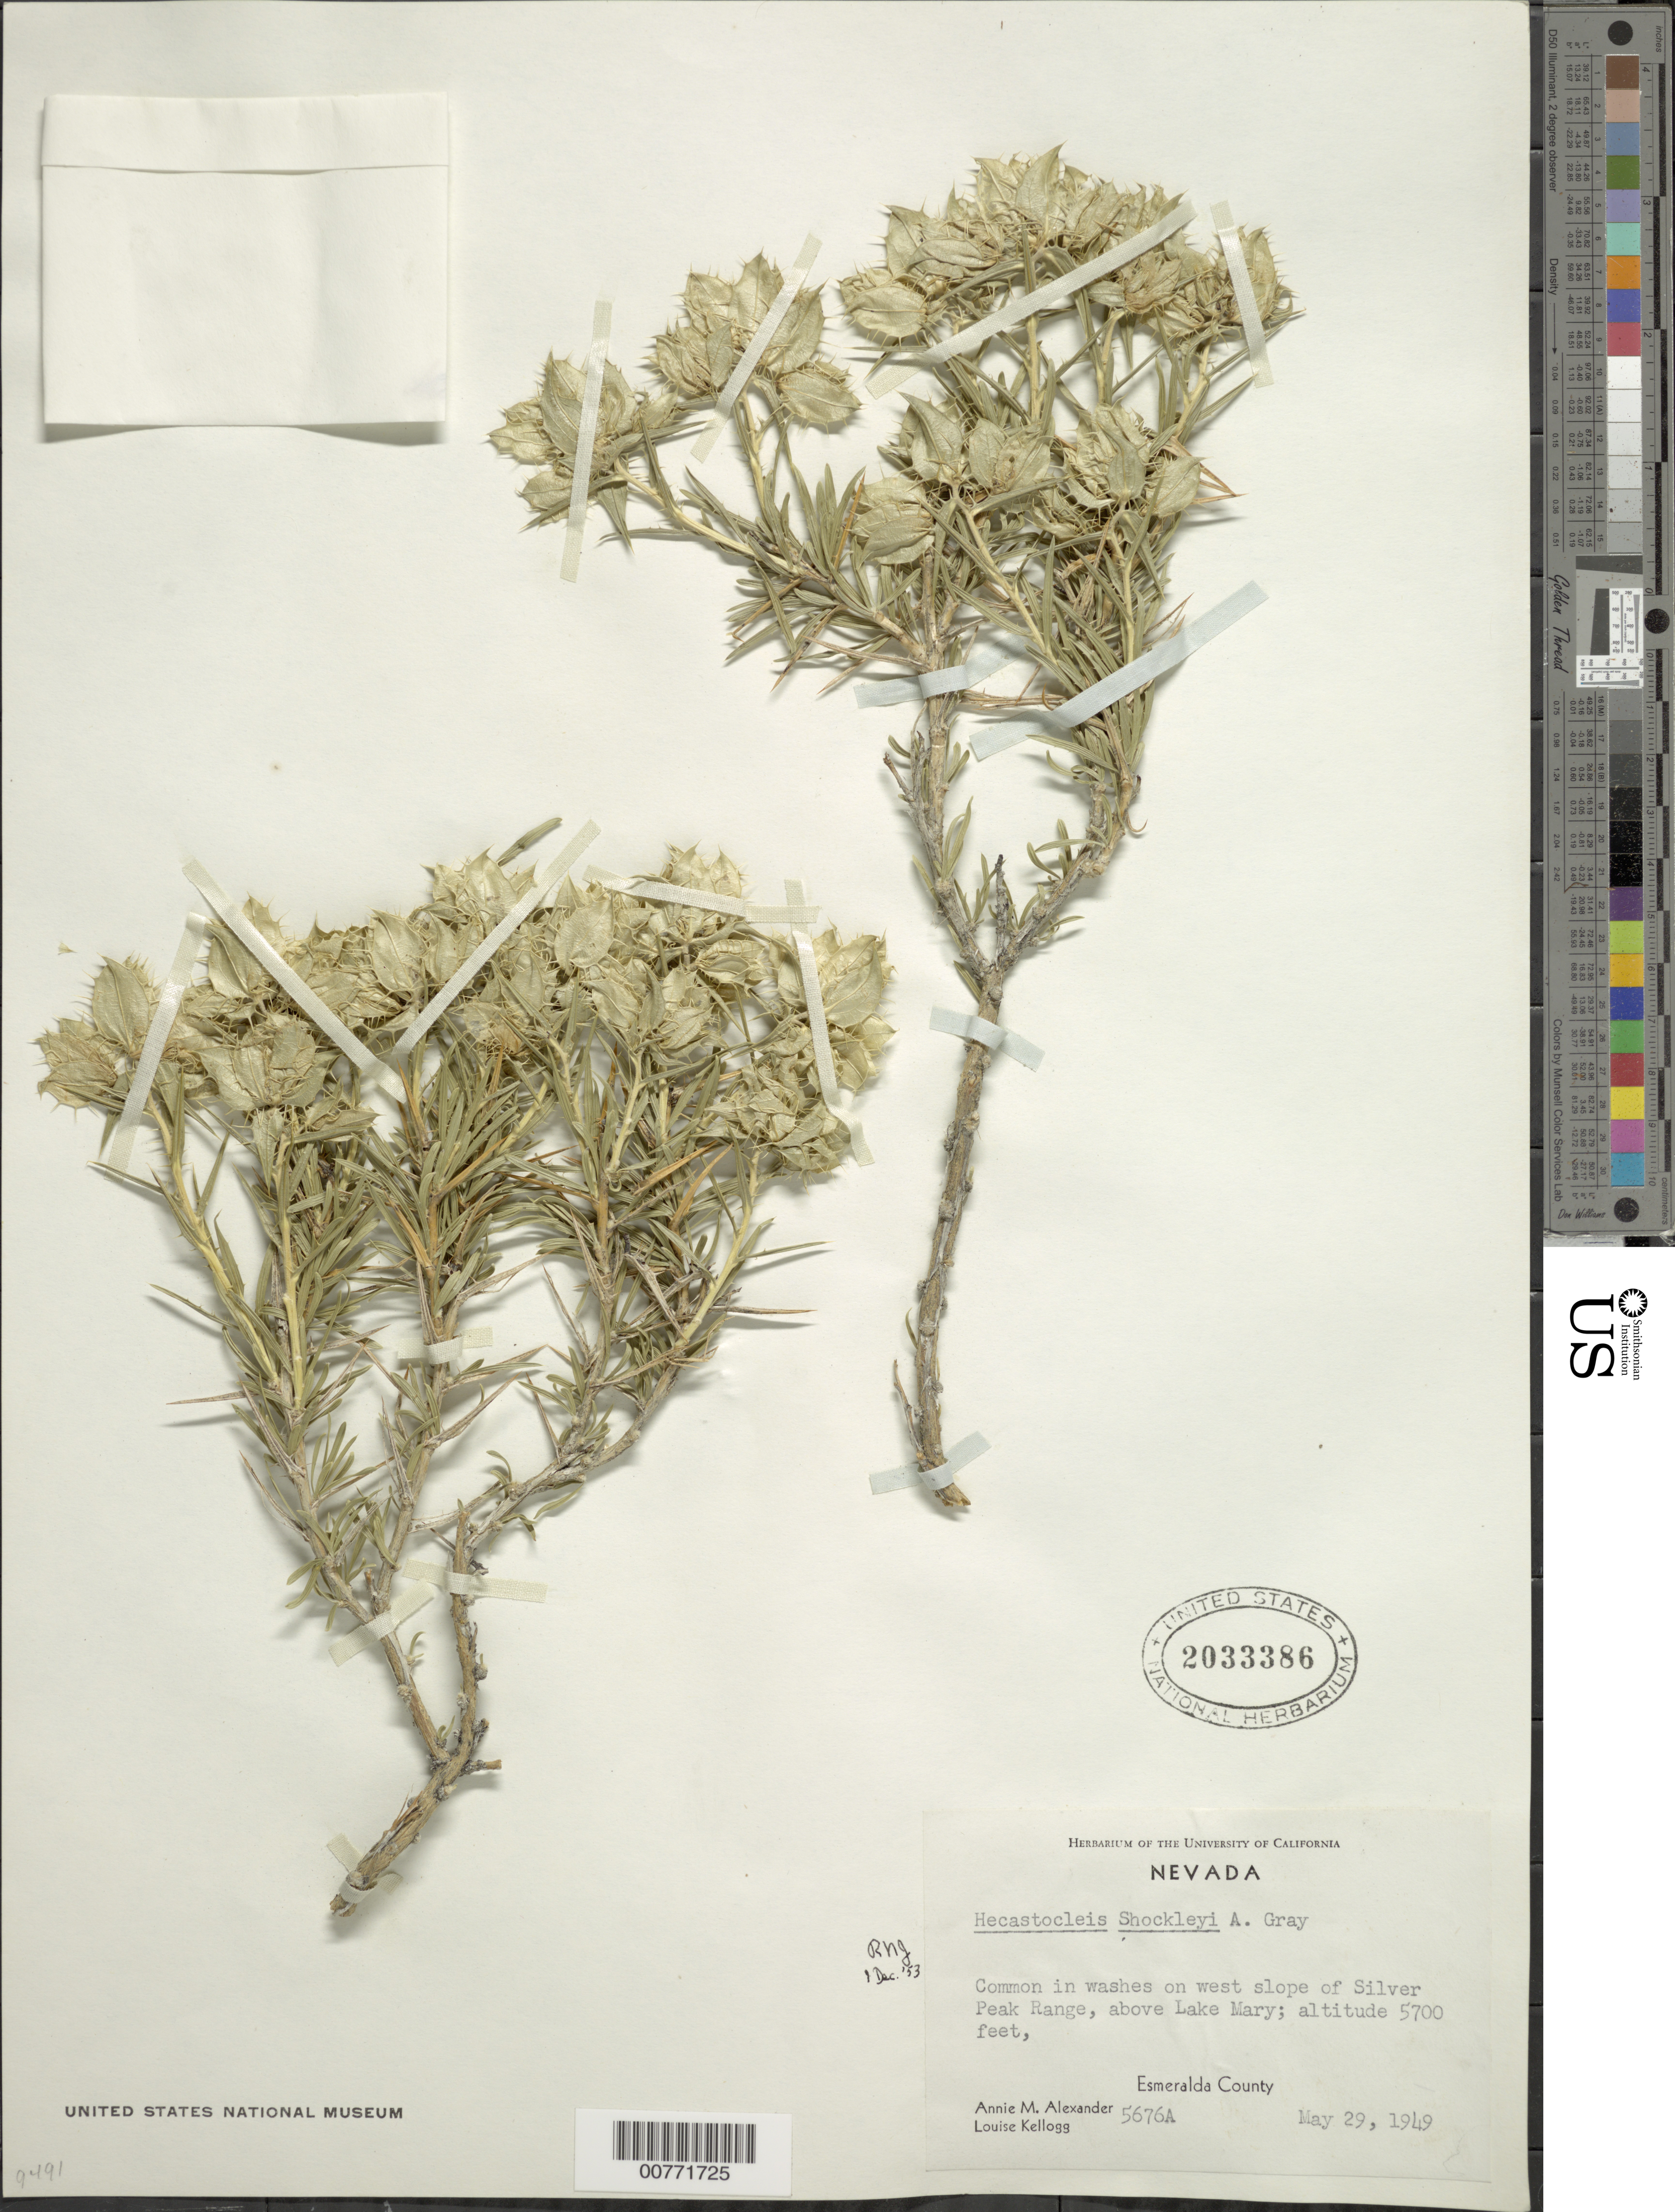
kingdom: Plantae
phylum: Tracheophyta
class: Magnoliopsida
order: Asterales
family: Asteraceae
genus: Hecastocleis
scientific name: Hecastocleis shockleyi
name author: A. Gray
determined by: R. H. J.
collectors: A. M. Alexander & L. Kellogg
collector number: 5676A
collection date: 1949-05-29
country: United States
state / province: Nevada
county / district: Esmeralda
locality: Silver Peak Range, W slope, above Lake Mary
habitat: In washes on slope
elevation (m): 1737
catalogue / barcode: US 2033386